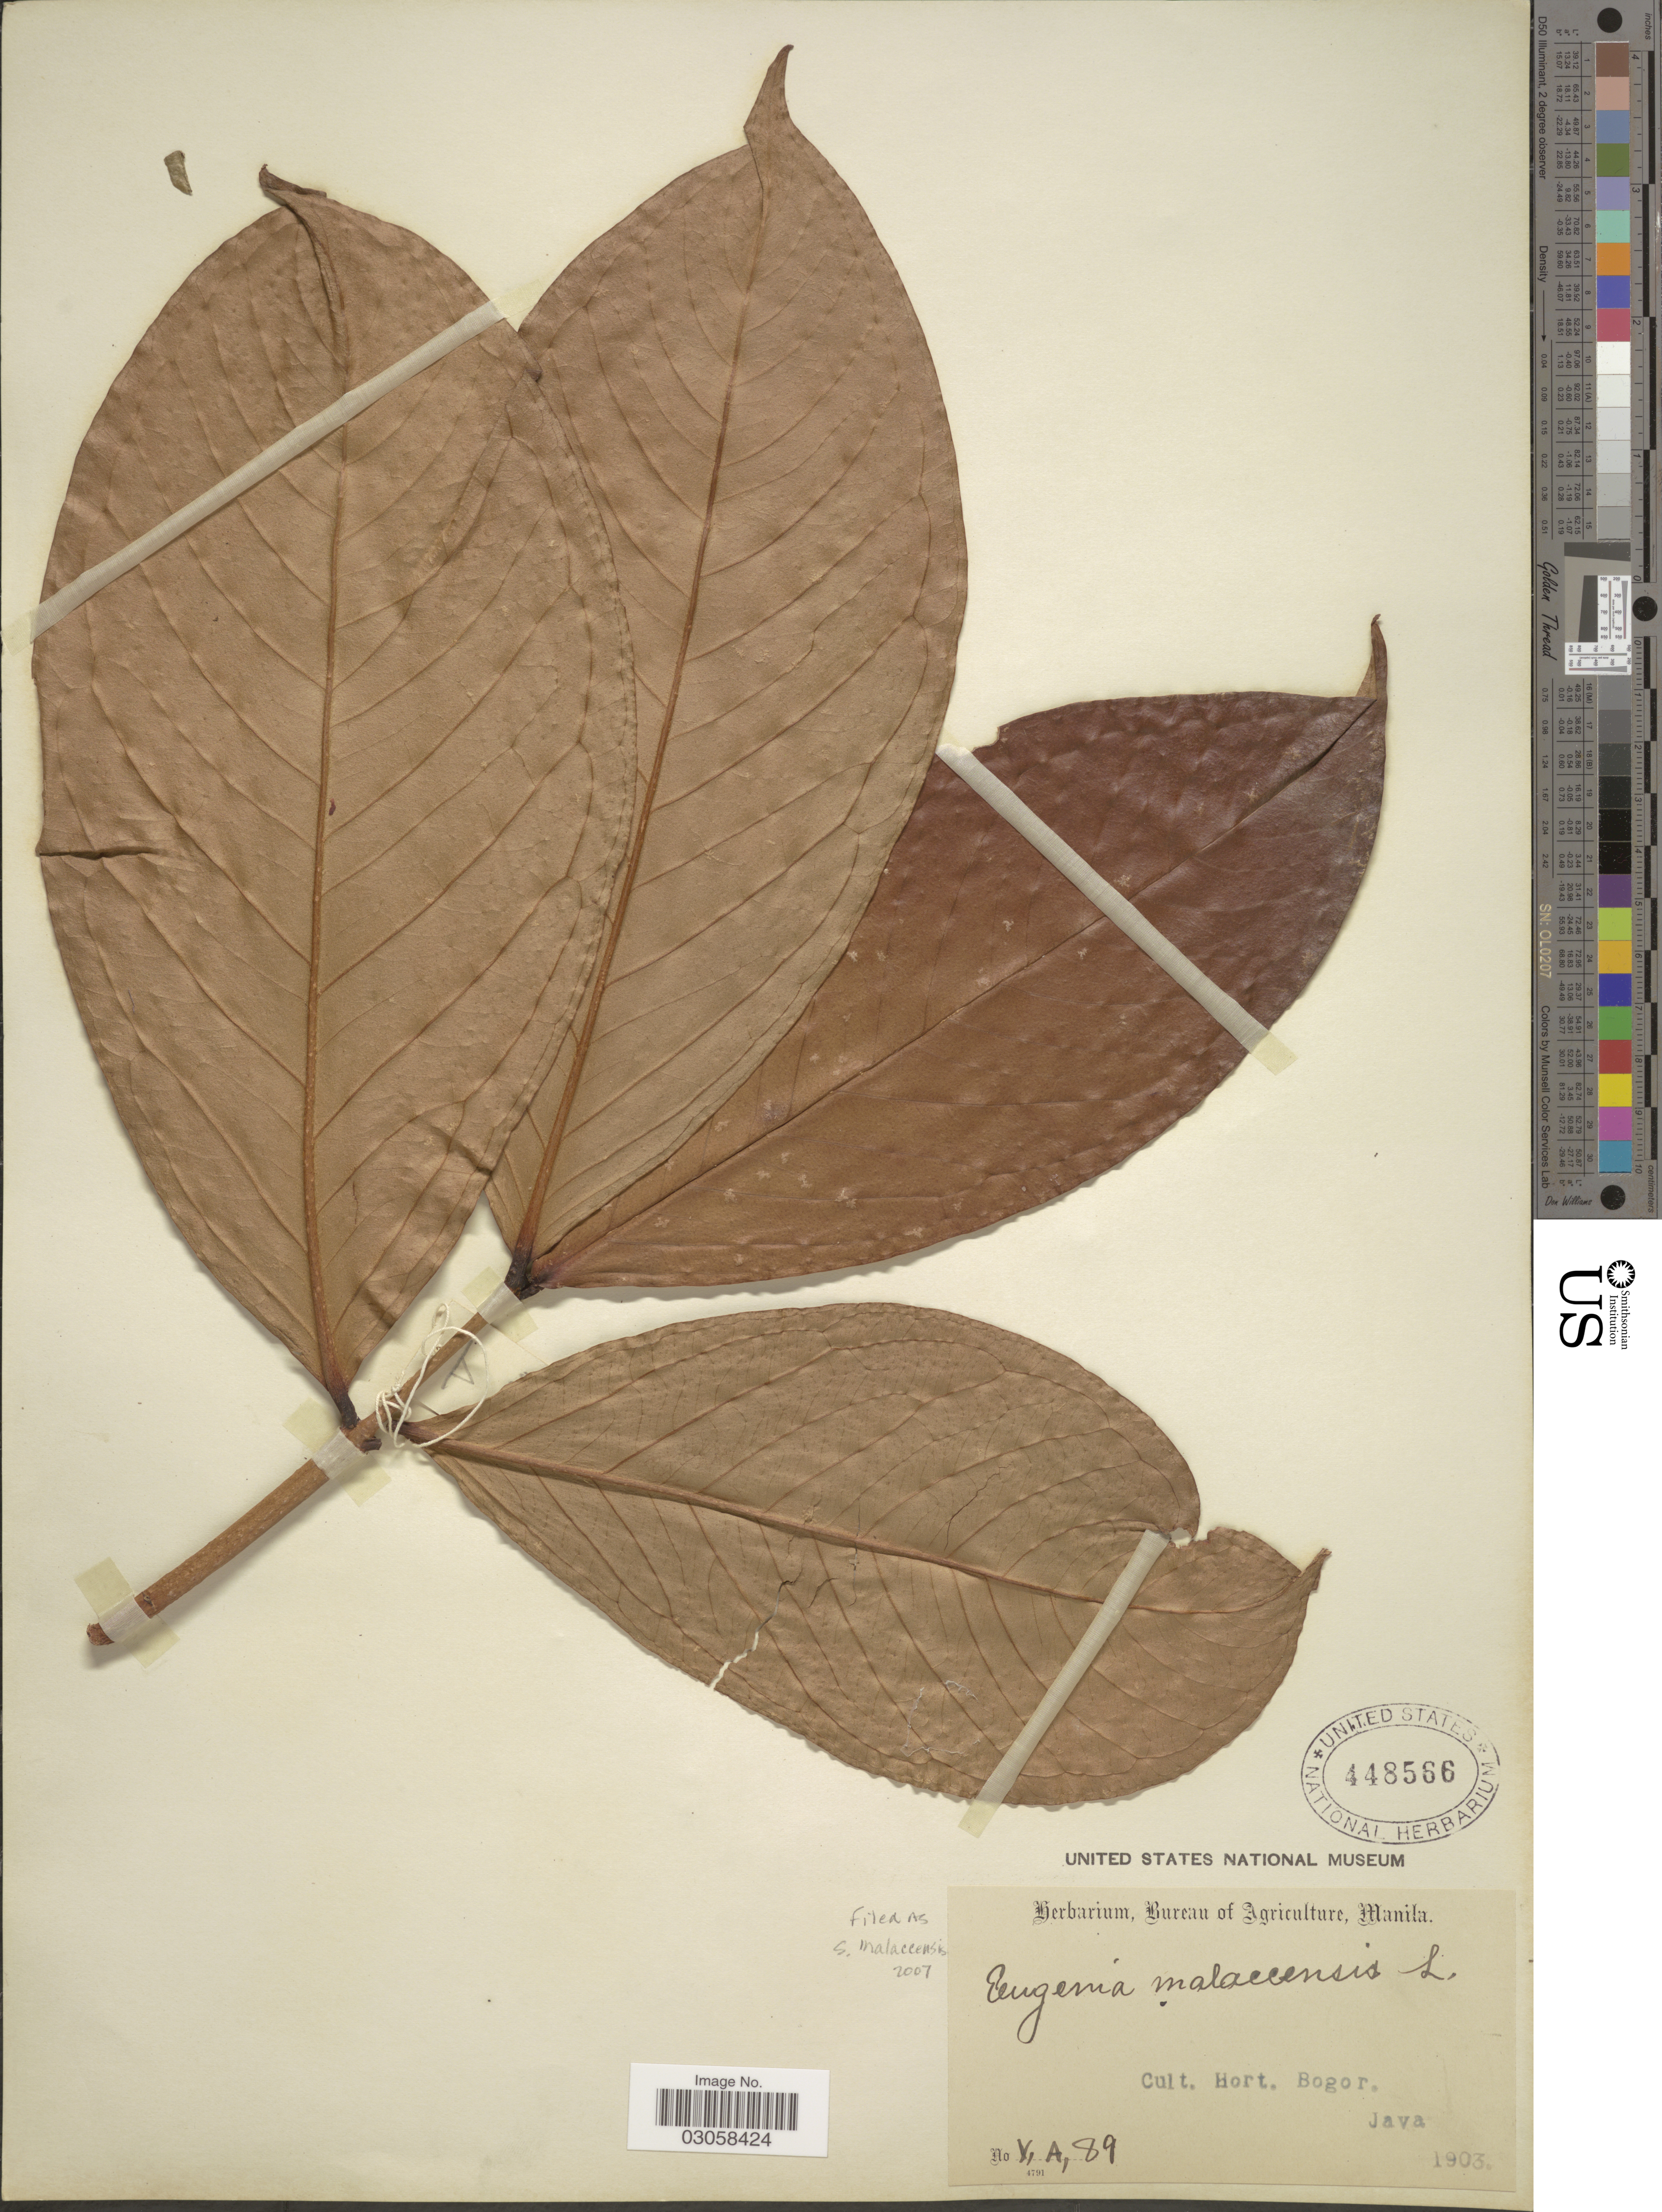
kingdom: Plantae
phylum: Tracheophyta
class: Magnoliopsida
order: Myrtales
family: Myrtaceae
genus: Syzygium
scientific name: Syzygium malaccense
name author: (L.) Merr. & L.M. Perry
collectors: Ex herb. Bureau of Agriculture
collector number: V,A,89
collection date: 1903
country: Indonesia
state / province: Java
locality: Cult. Hort. Bogor.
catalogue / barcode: US 448566